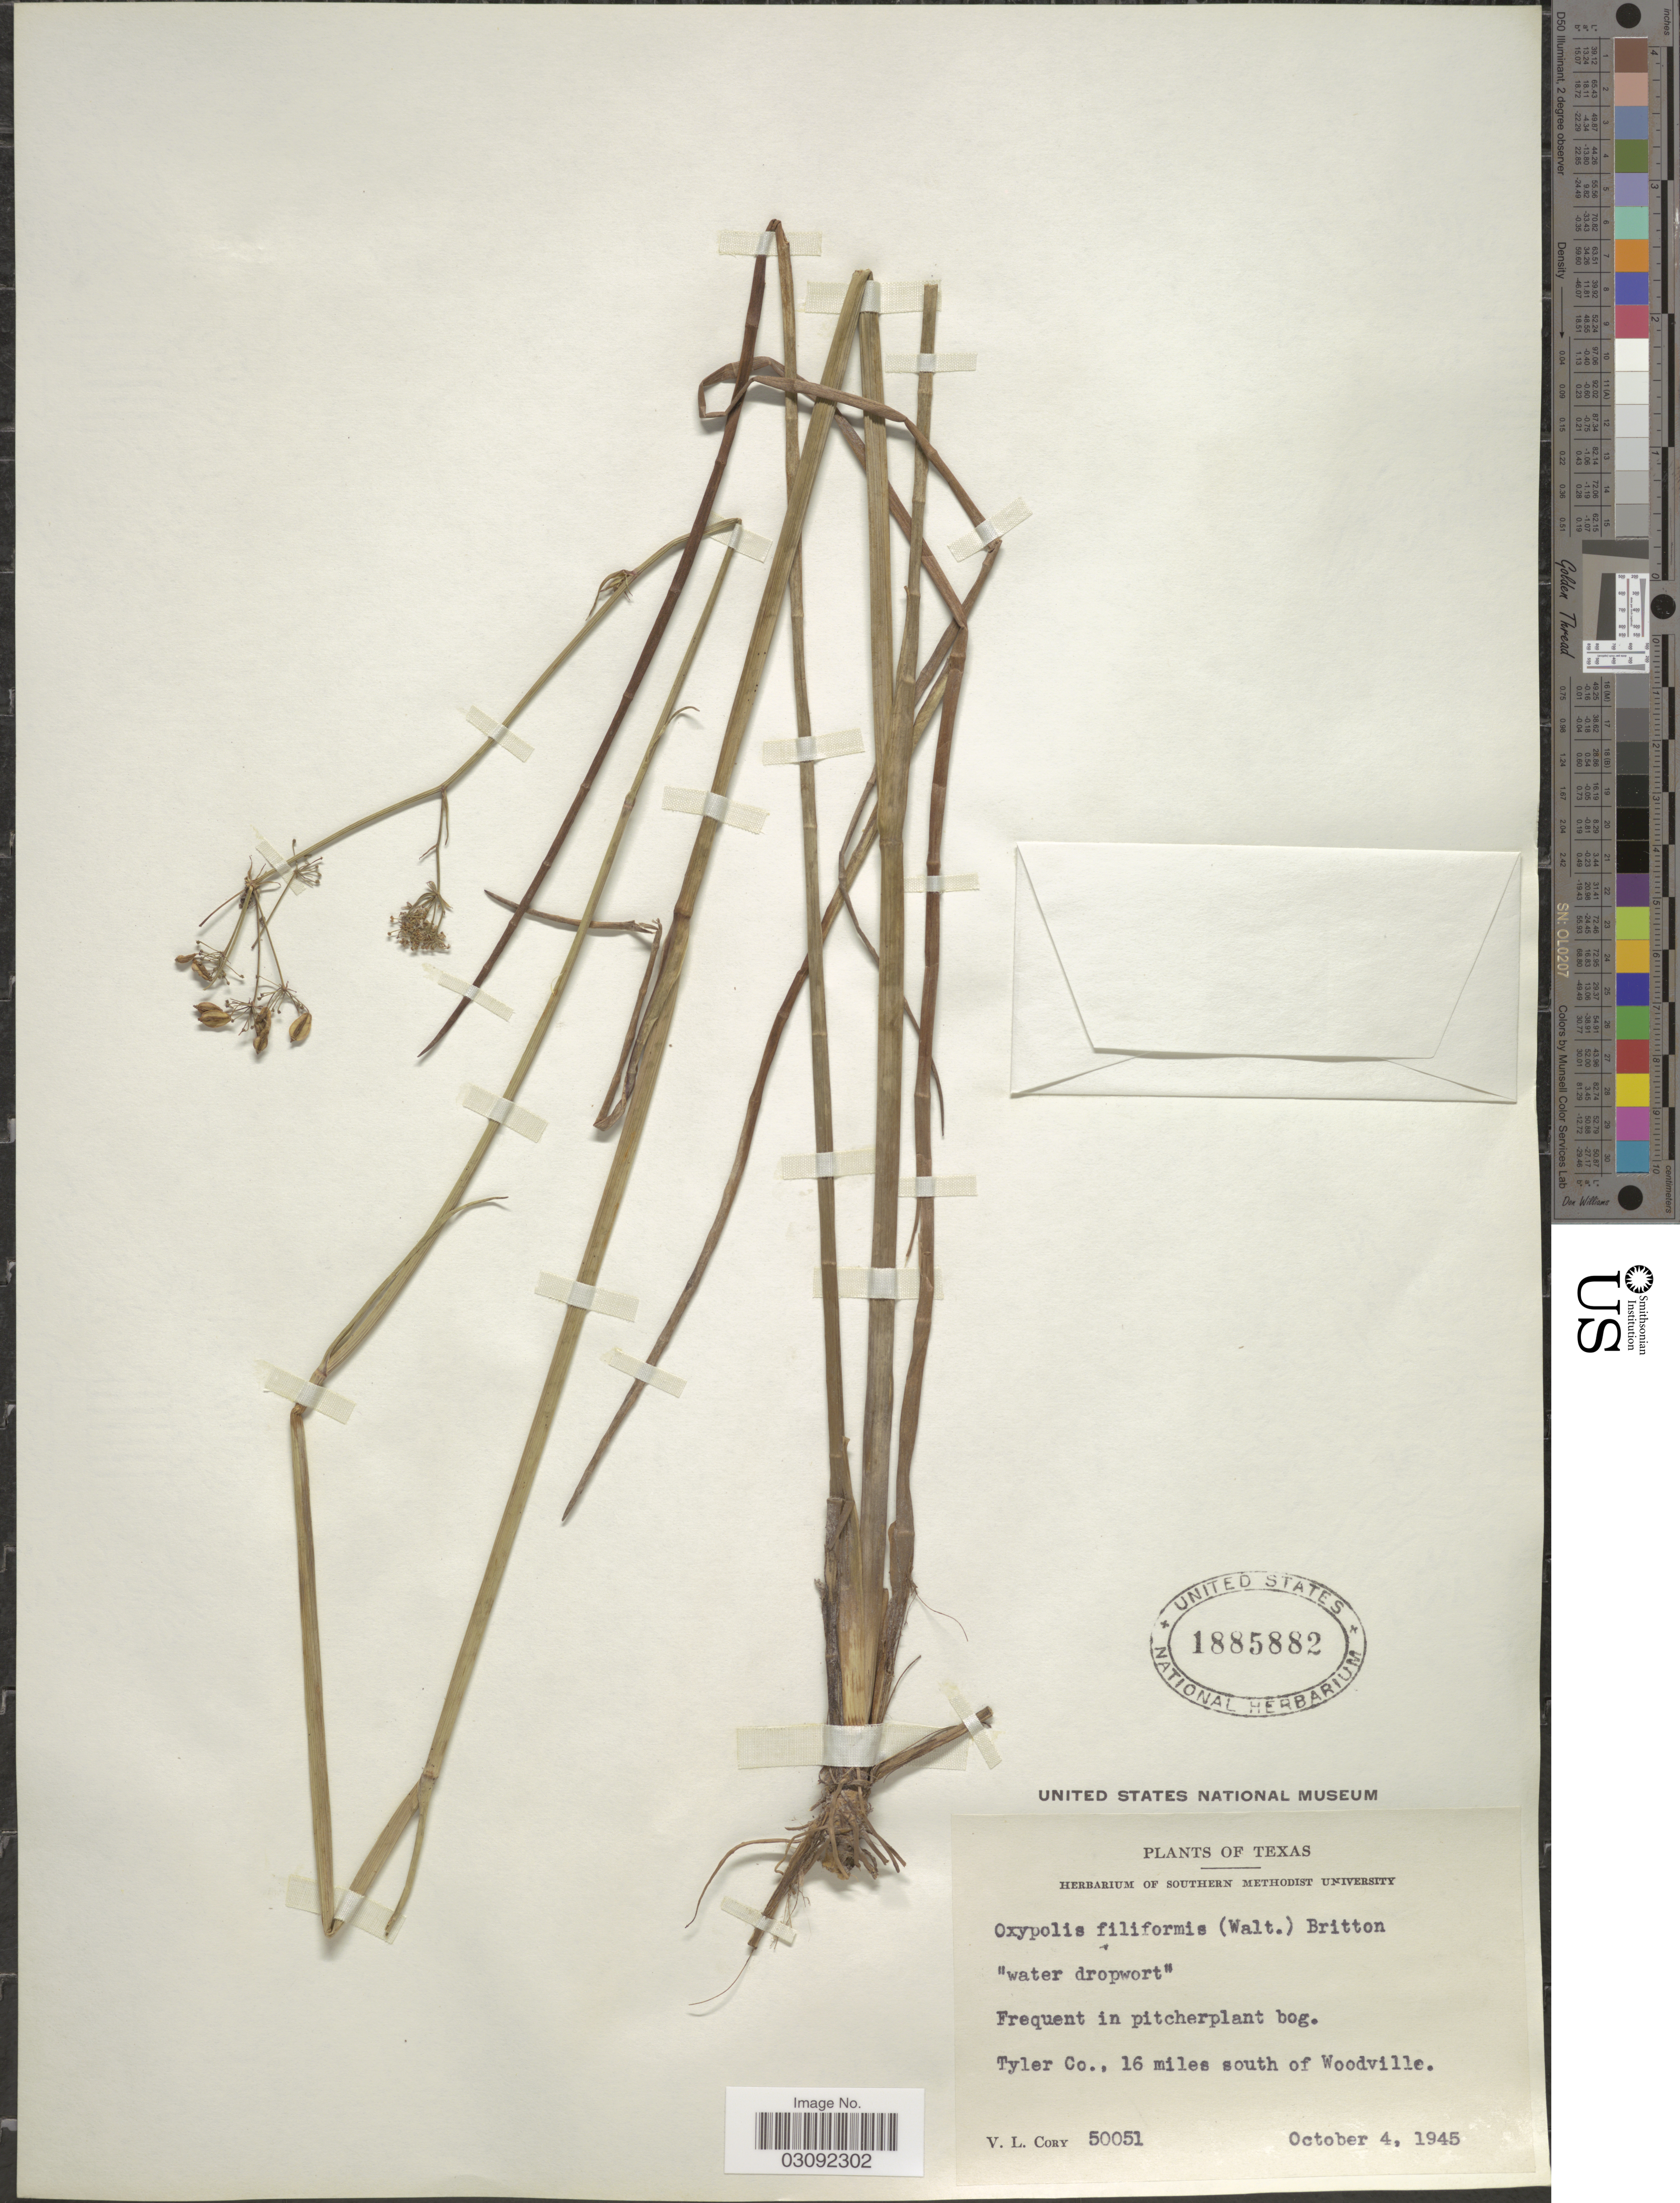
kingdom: Plantae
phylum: Tracheophyta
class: Magnoliopsida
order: Apiales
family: Apiaceae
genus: Oxypolis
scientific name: Oxypolis filiformis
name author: (Walter) Britton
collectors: V. Cory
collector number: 50051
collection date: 1945-10-04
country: United States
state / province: Texas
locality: Tyler Co., 16 miles south of Woodville.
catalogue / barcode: US 1885882